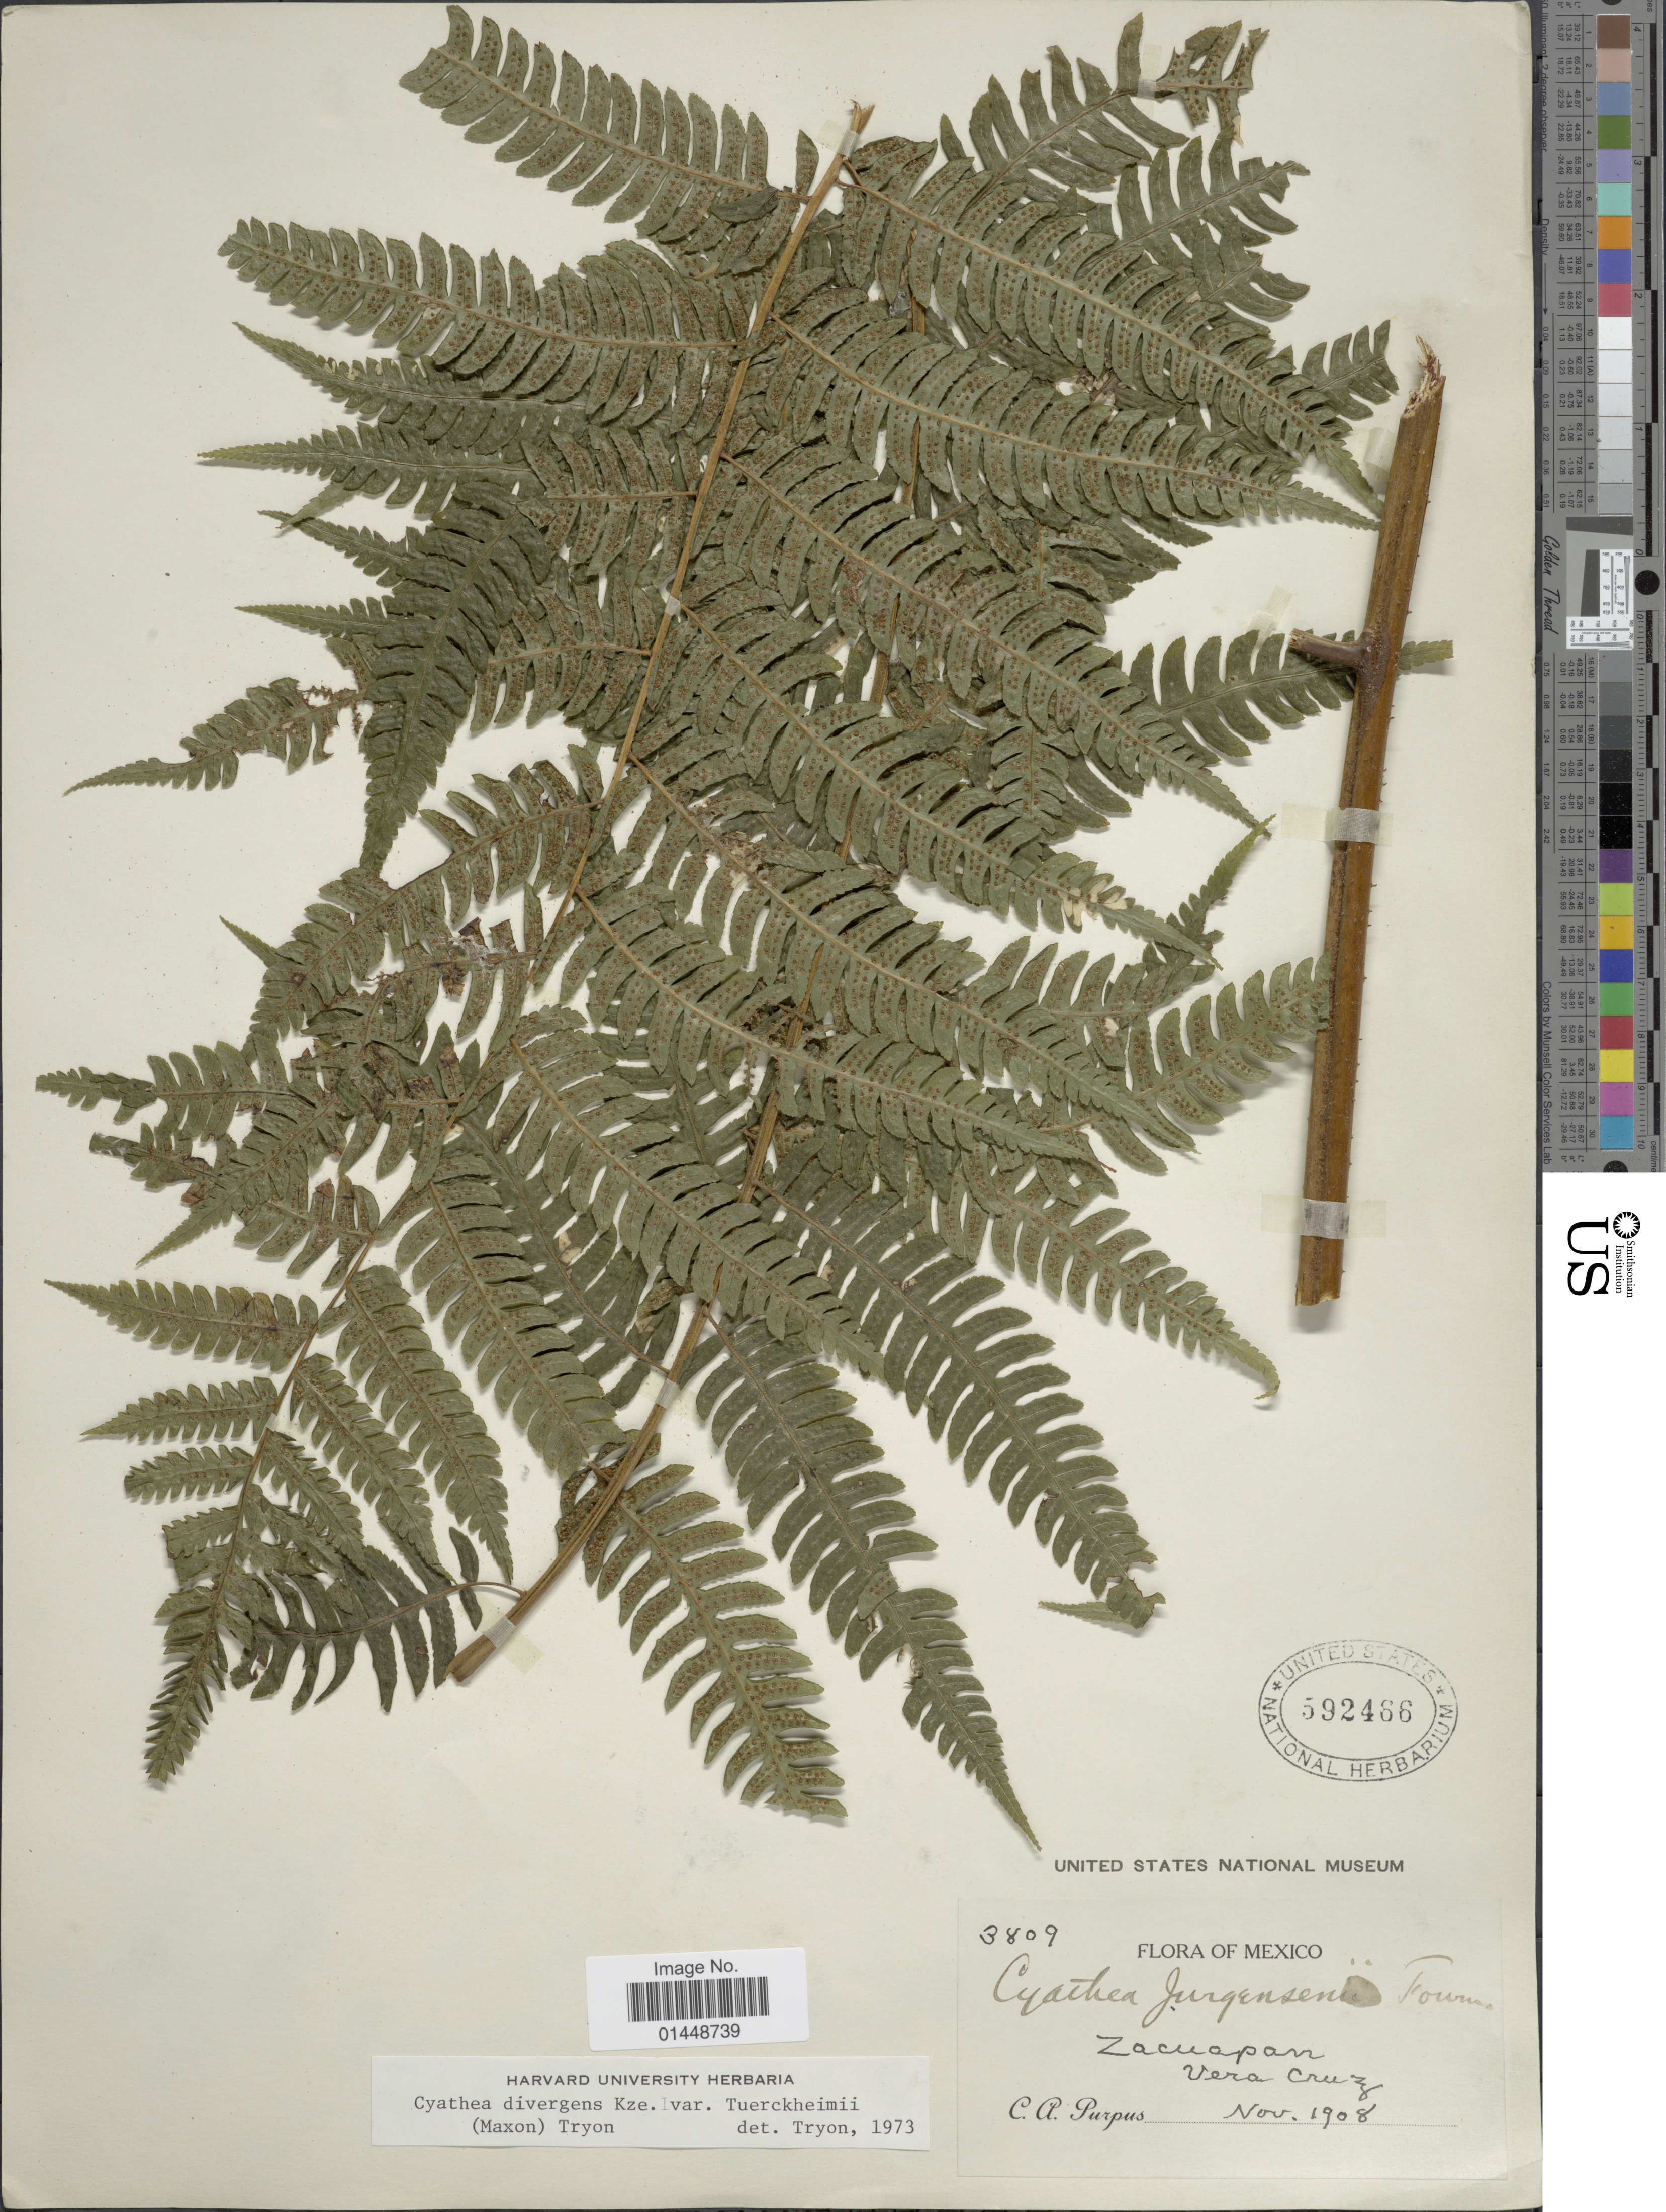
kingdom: Plantae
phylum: Tracheophyta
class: Polypodiopsida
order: Cyatheales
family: Cyatheaceae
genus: Cyathea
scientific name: Cyathea divergens var. tuerckheimii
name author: (Maxon) R.M. Tryon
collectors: C. A. Purpus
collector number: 3809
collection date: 1908-11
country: Mexico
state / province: Veracruz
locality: Zacuapan, Vera Cruz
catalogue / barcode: US 592466